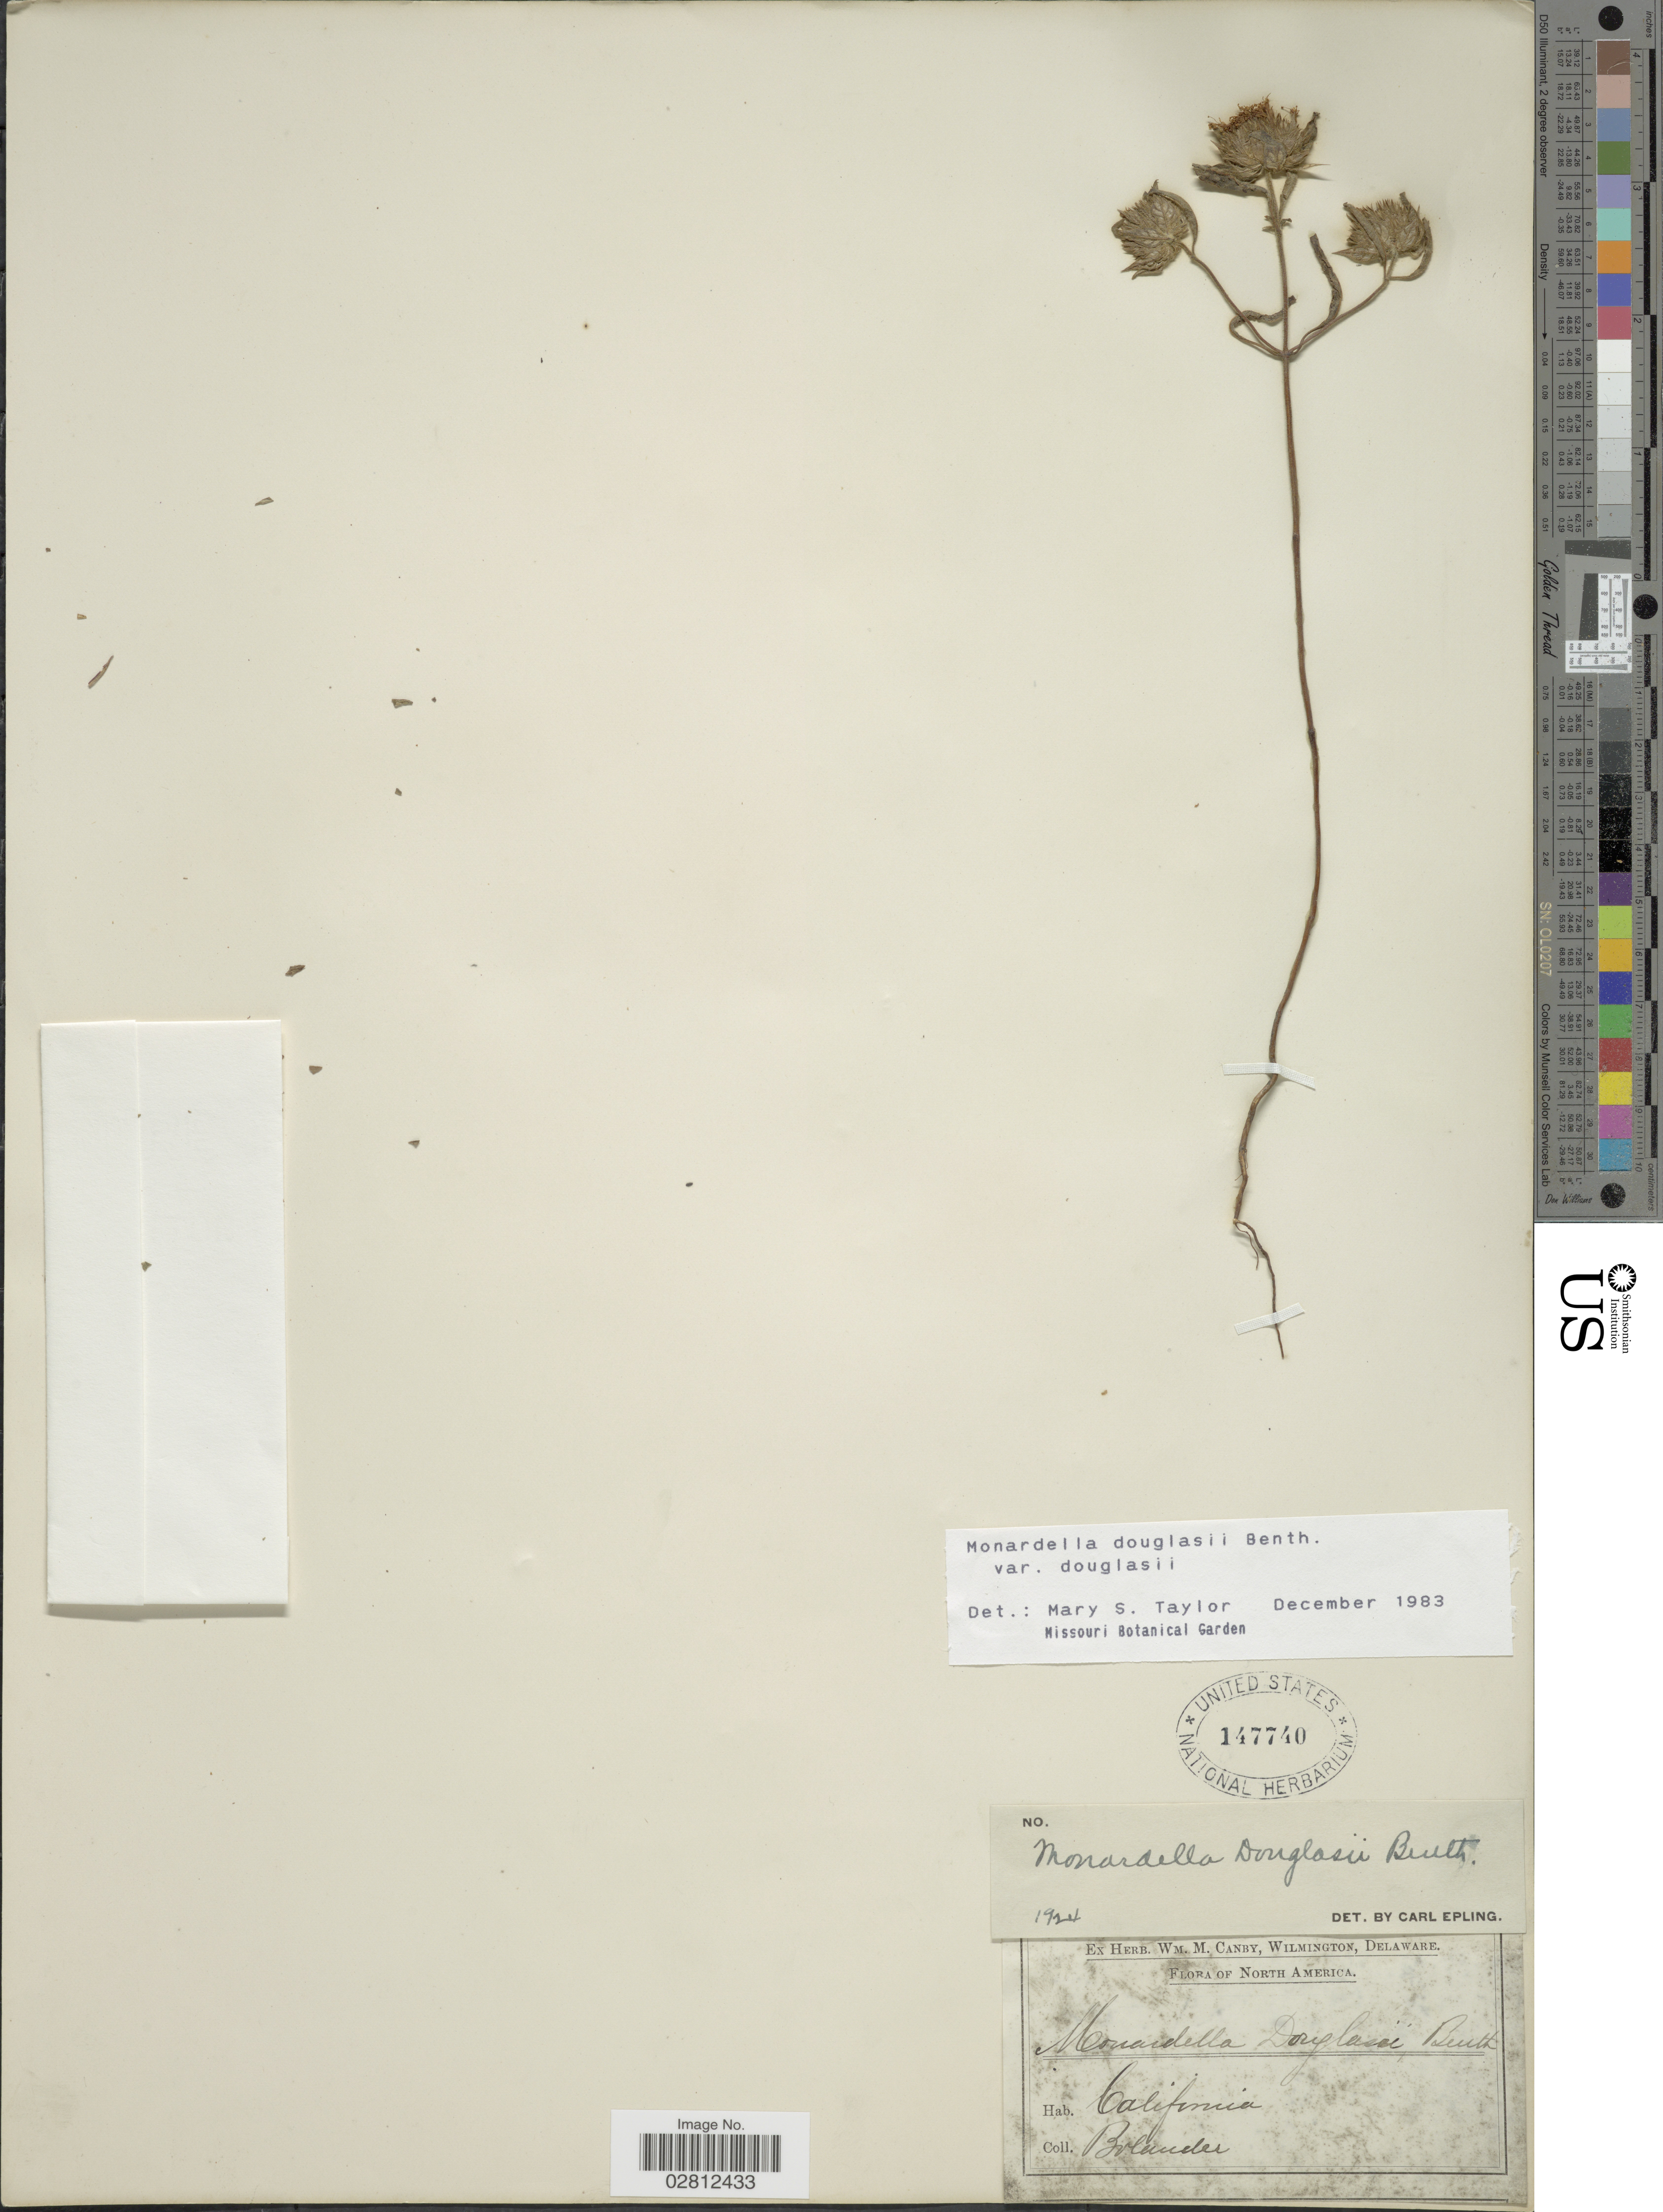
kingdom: Plantae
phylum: Tracheophyta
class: Magnoliopsida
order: Lamiales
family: Lamiaceae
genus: Monardella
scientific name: Monardella douglasii var. douglasii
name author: Benth.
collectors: -. Bolander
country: United States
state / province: California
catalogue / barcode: US 147740